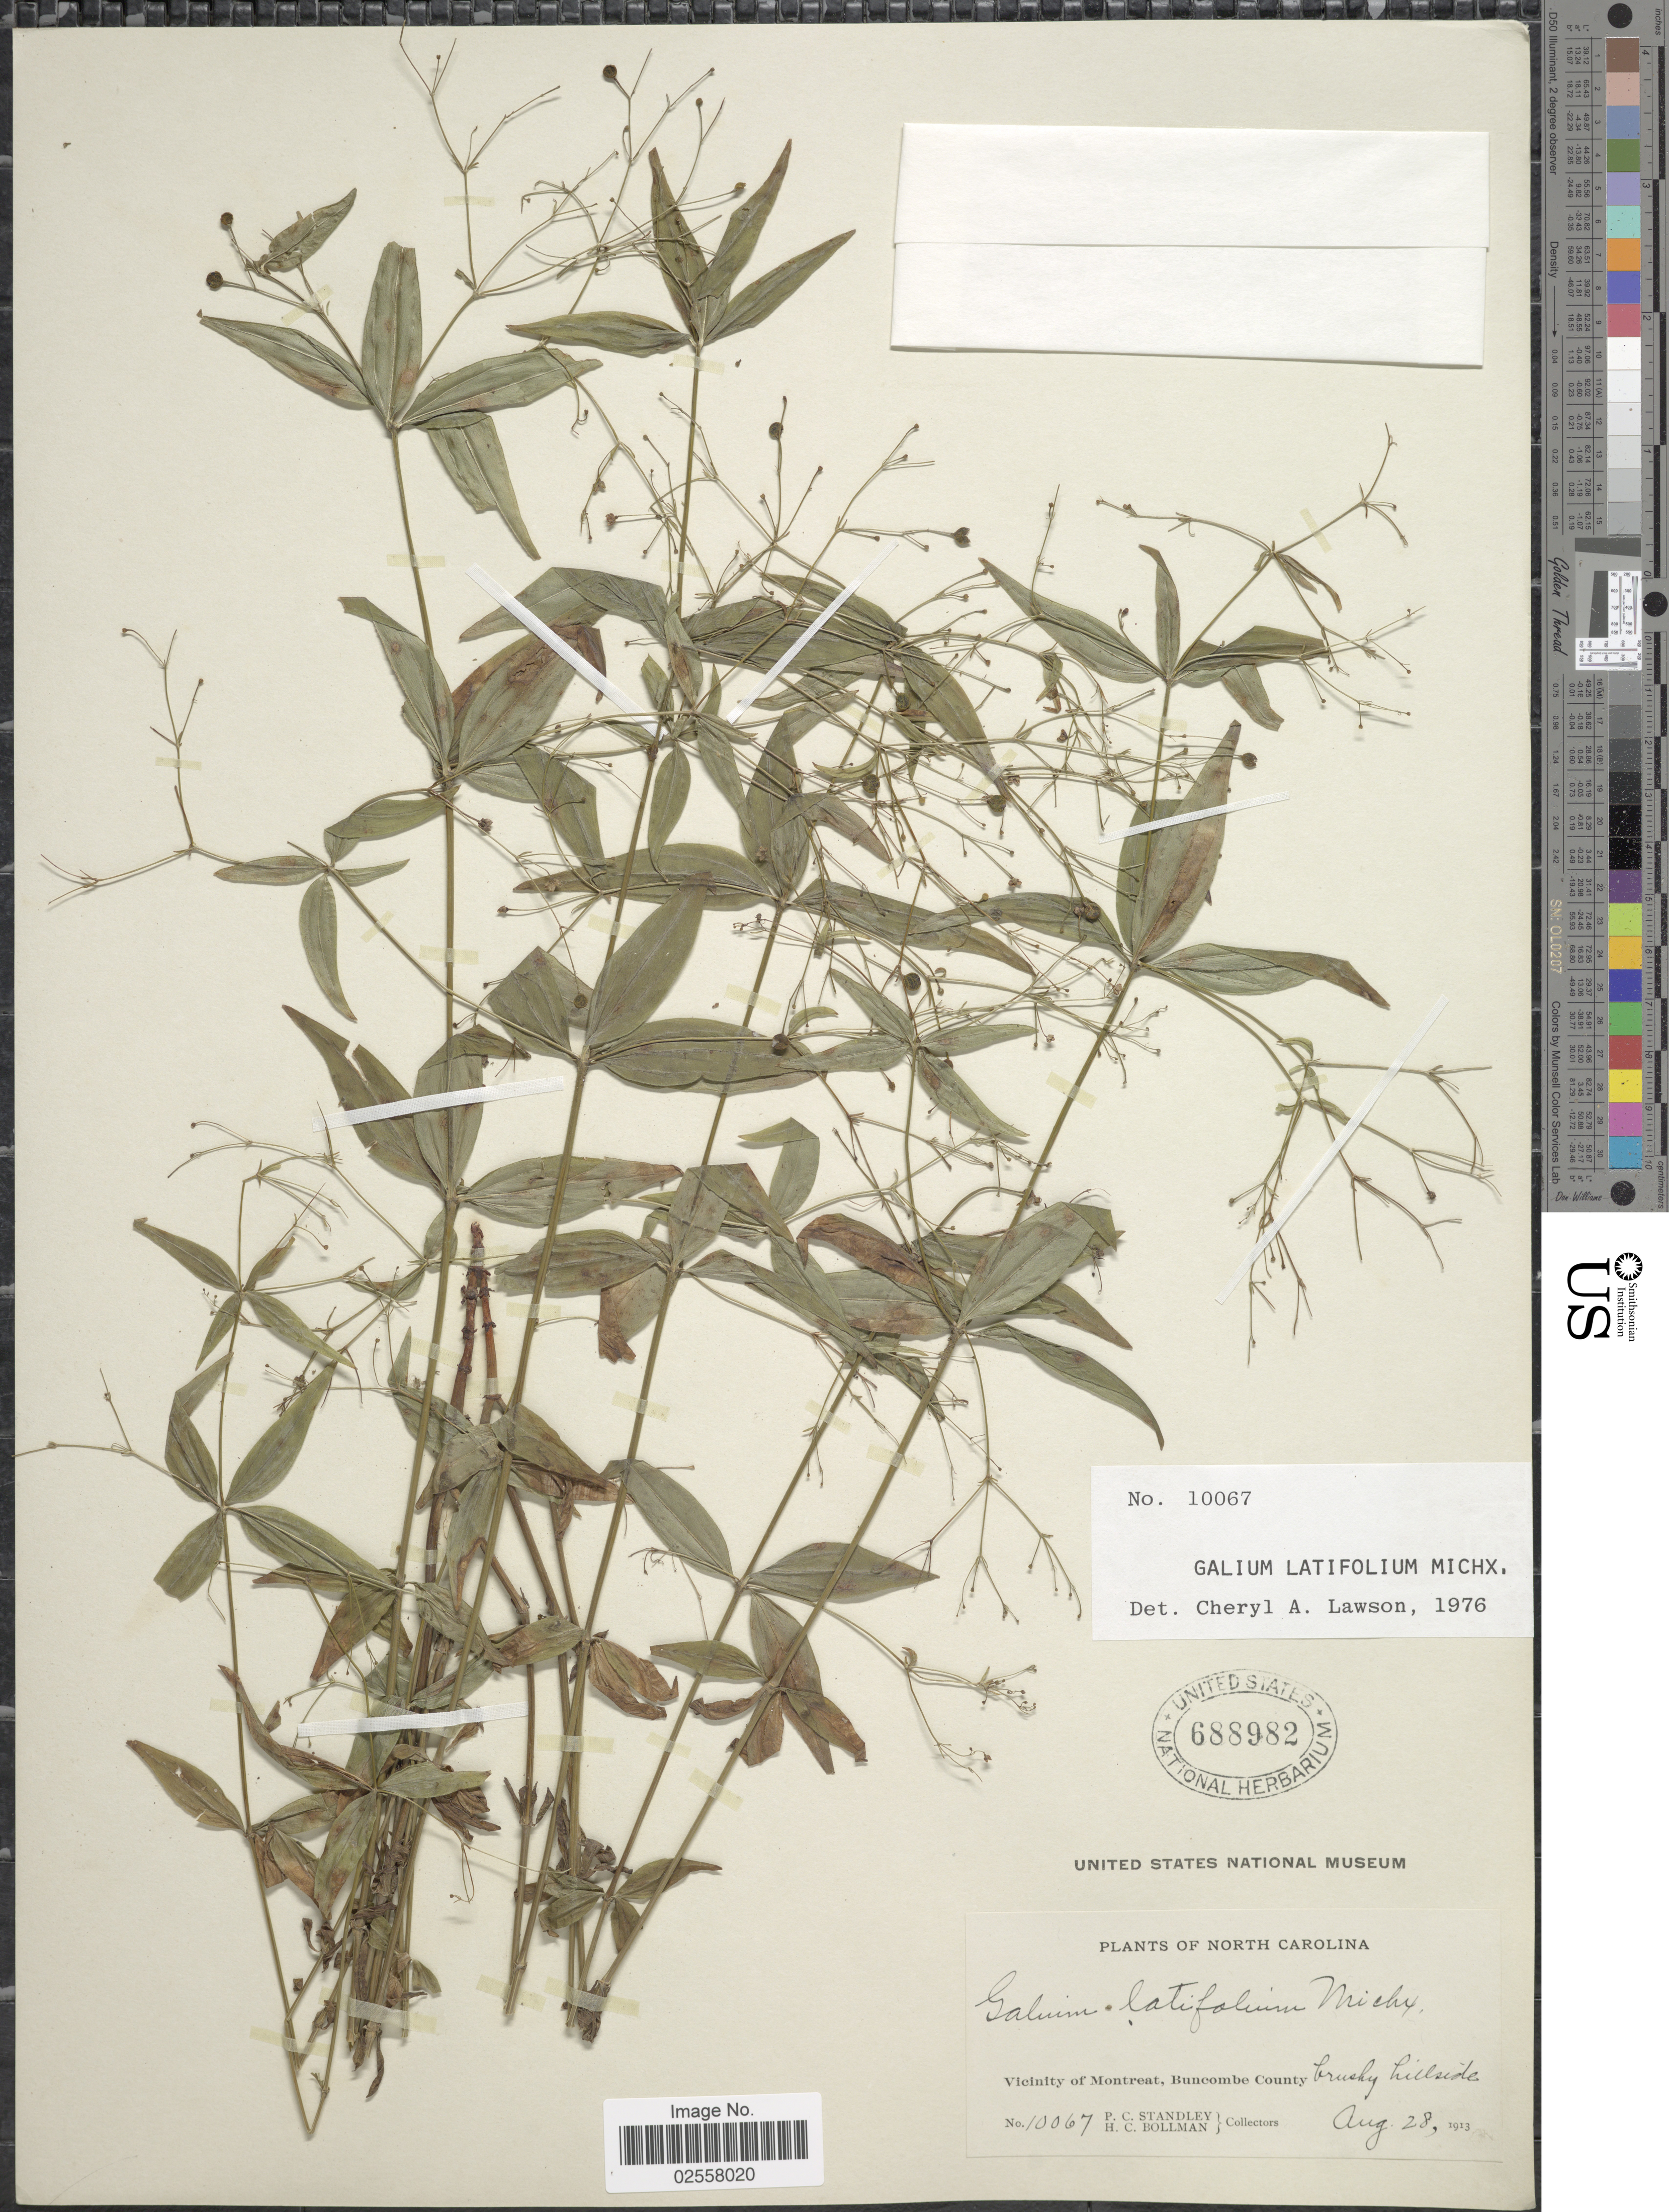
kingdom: Plantae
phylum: Tracheophyta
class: Magnoliopsida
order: Gentianales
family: Rubiaceae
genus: Galium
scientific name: Galium latifolium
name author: Michx.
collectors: P. C. Standley & H. C. Bollman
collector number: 10067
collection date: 1913-08-28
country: United States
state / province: North Carolina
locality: Vicinity of Montreat, Buncombe County brush hillside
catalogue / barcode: US 688982